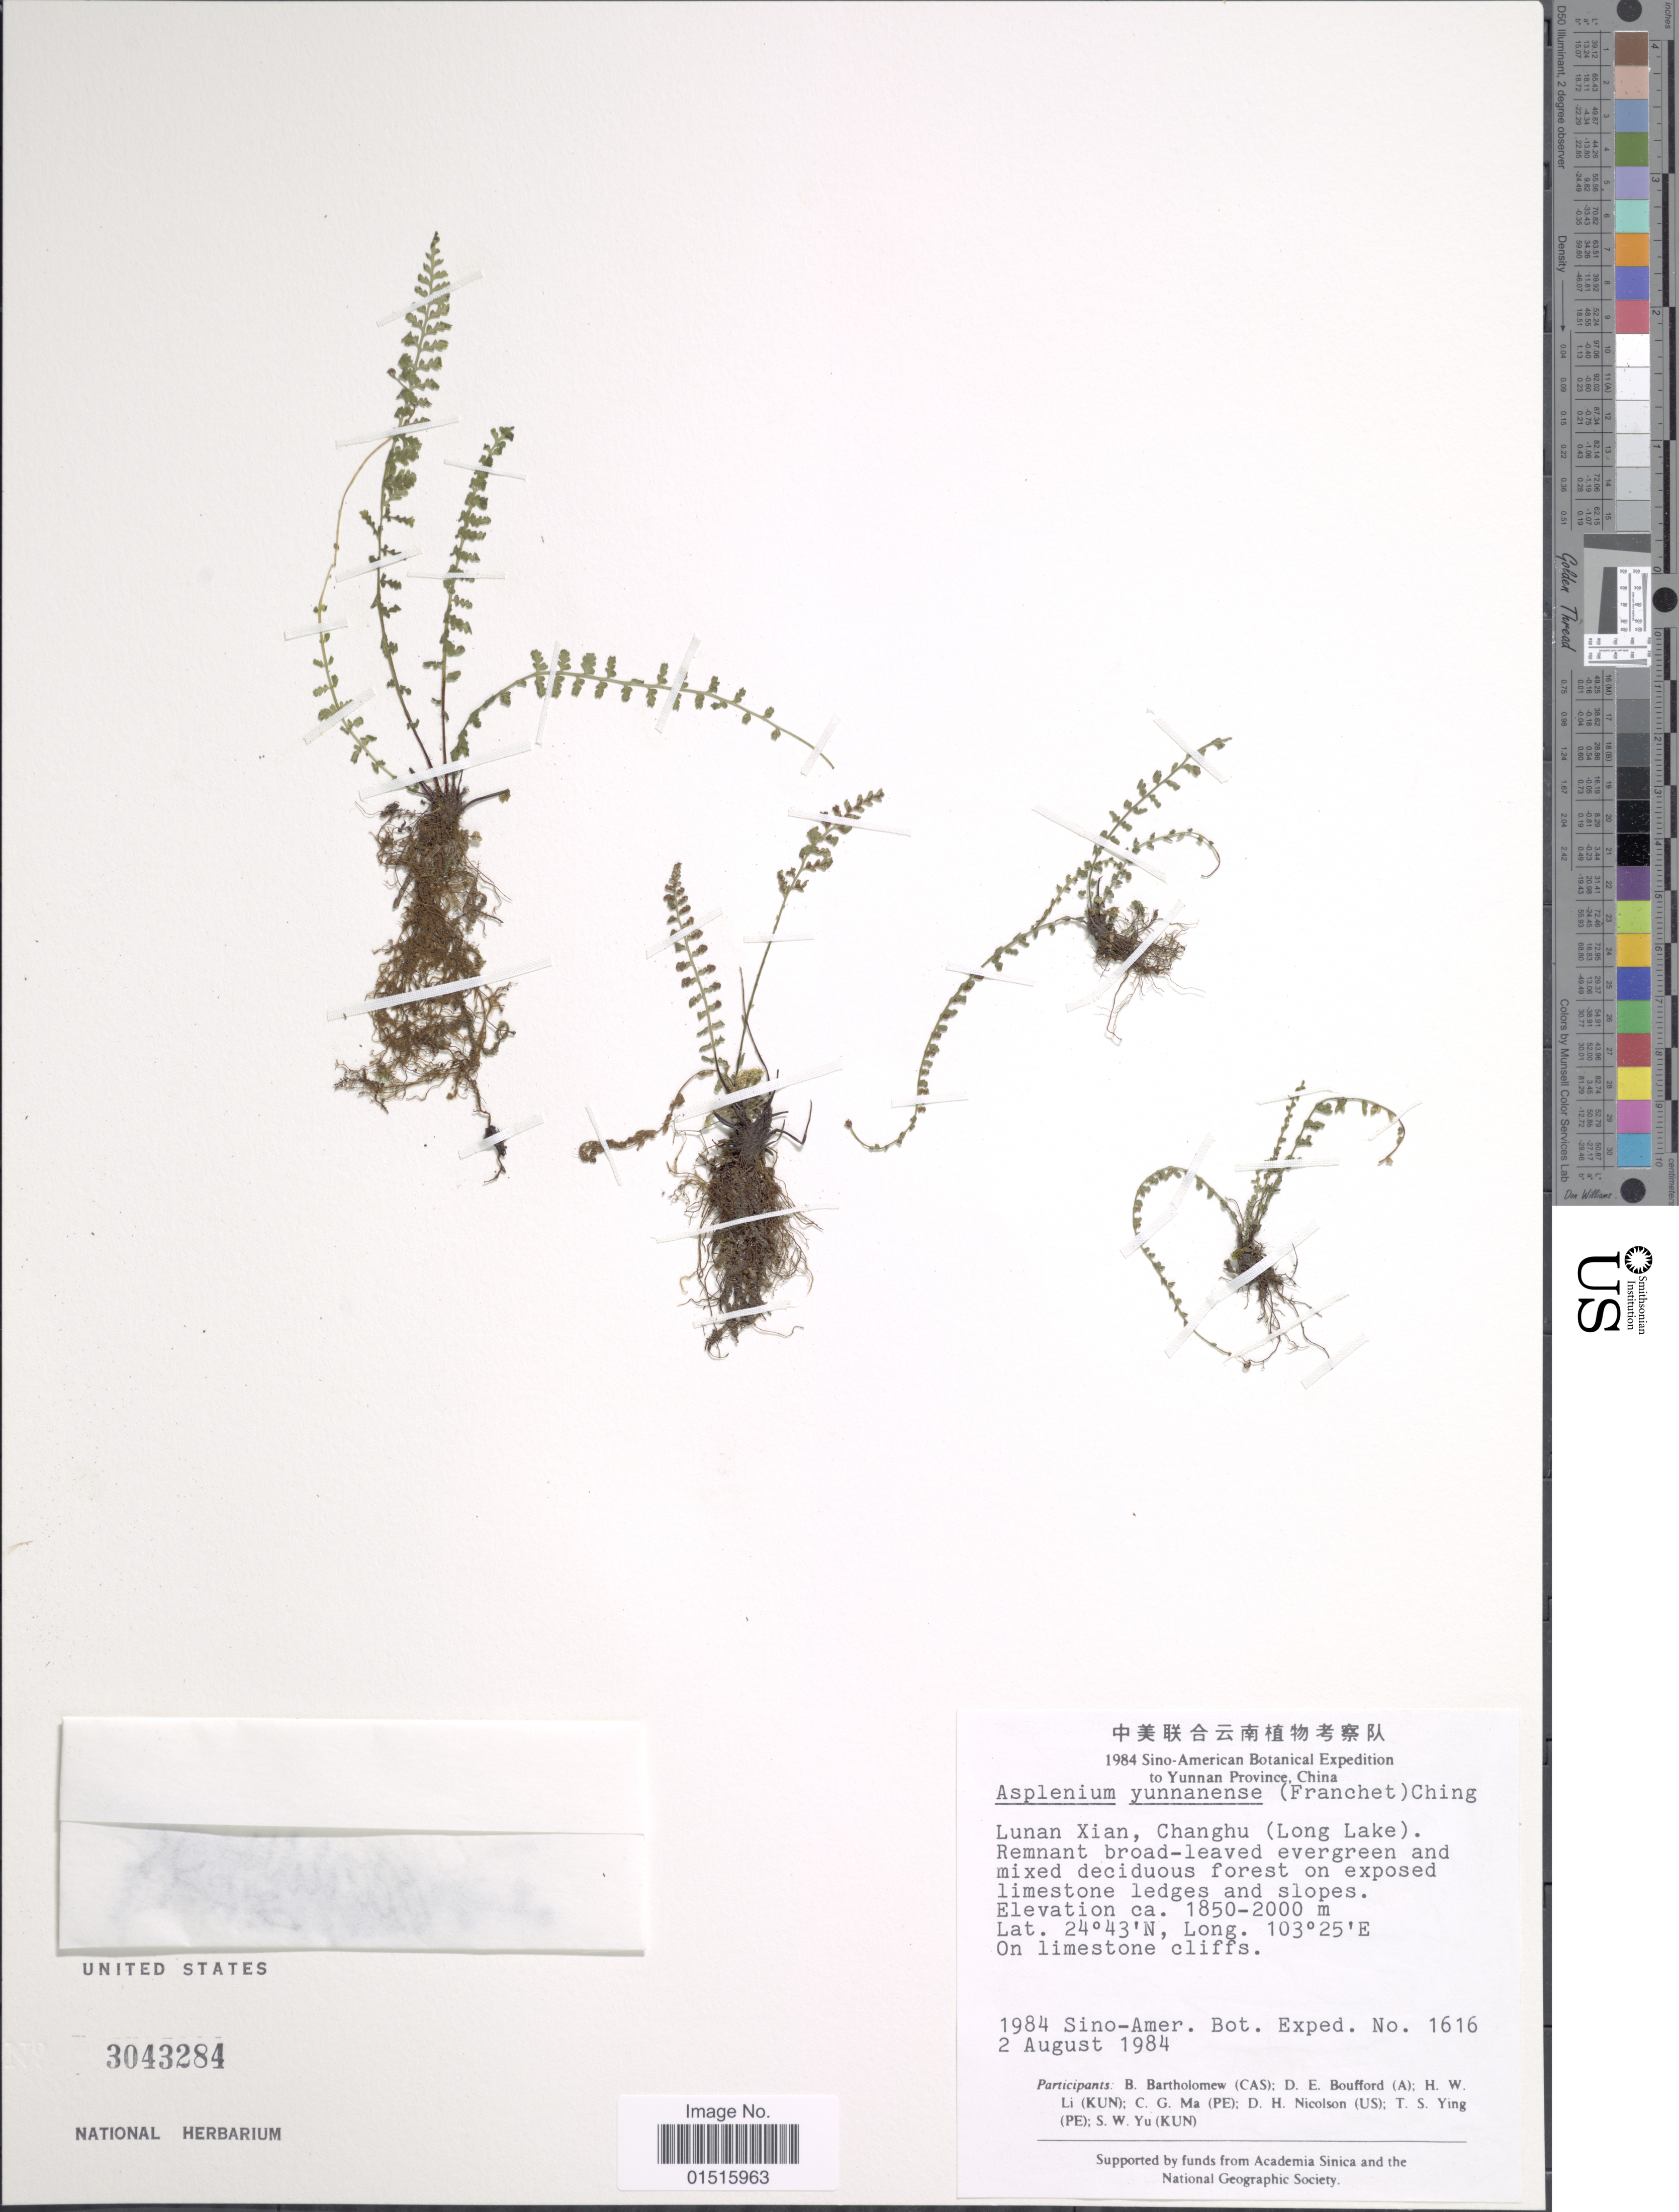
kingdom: Plantae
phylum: Tracheophyta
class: Polypodiopsida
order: Polypodiales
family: Aspleniaceae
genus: Asplenium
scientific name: Asplenium yunnanense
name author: (Franch.) Ching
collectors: Sino-Amer. Bot. Exped. 1984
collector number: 1616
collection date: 1984-08-02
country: China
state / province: Yunnan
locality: Lunan Xian, Changhu (Long Lake).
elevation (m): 1850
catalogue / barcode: US 3043284